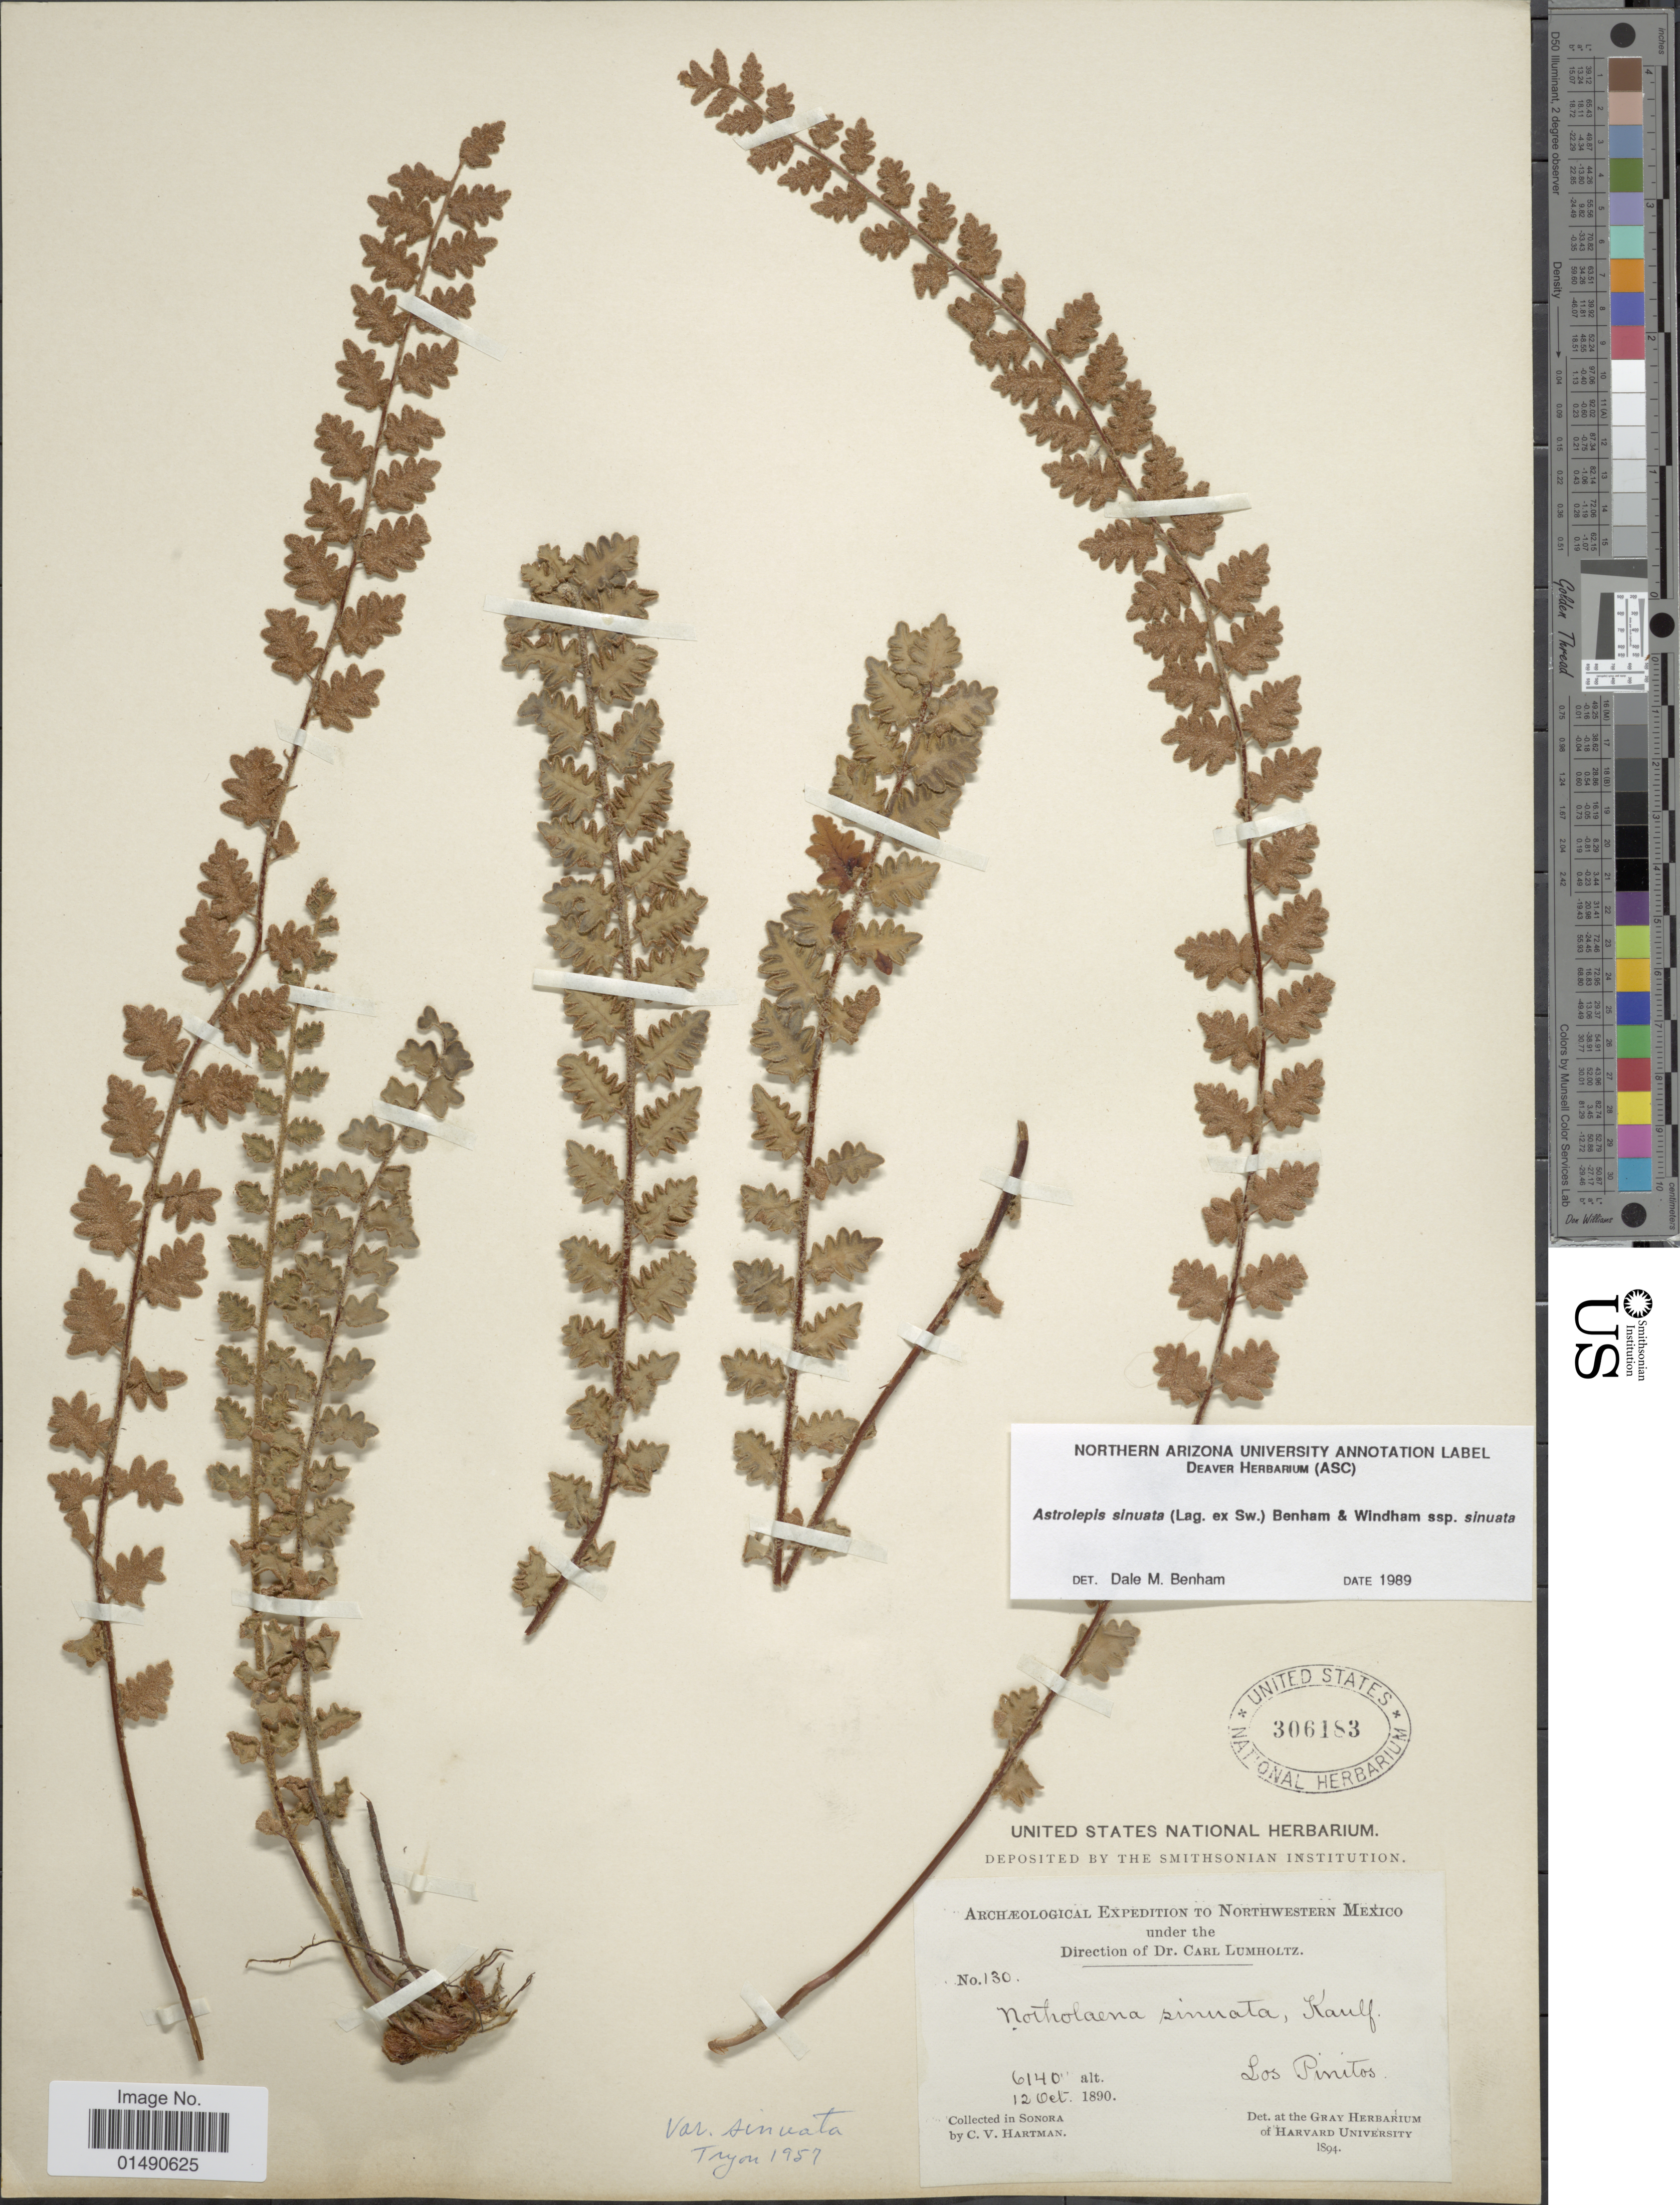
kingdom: Plantae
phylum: Tracheophyta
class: Polypodiopsida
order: Polypodiales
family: Pteridaceae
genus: Astrolepis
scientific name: Astrolepis sinuata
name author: (Lag. ex Sw.) D.M. Benham & Windham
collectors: C. V. Hartman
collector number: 130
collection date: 1890-10-12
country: Mexico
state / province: Sonora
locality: Los Pinitos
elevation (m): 1871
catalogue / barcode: US 306183